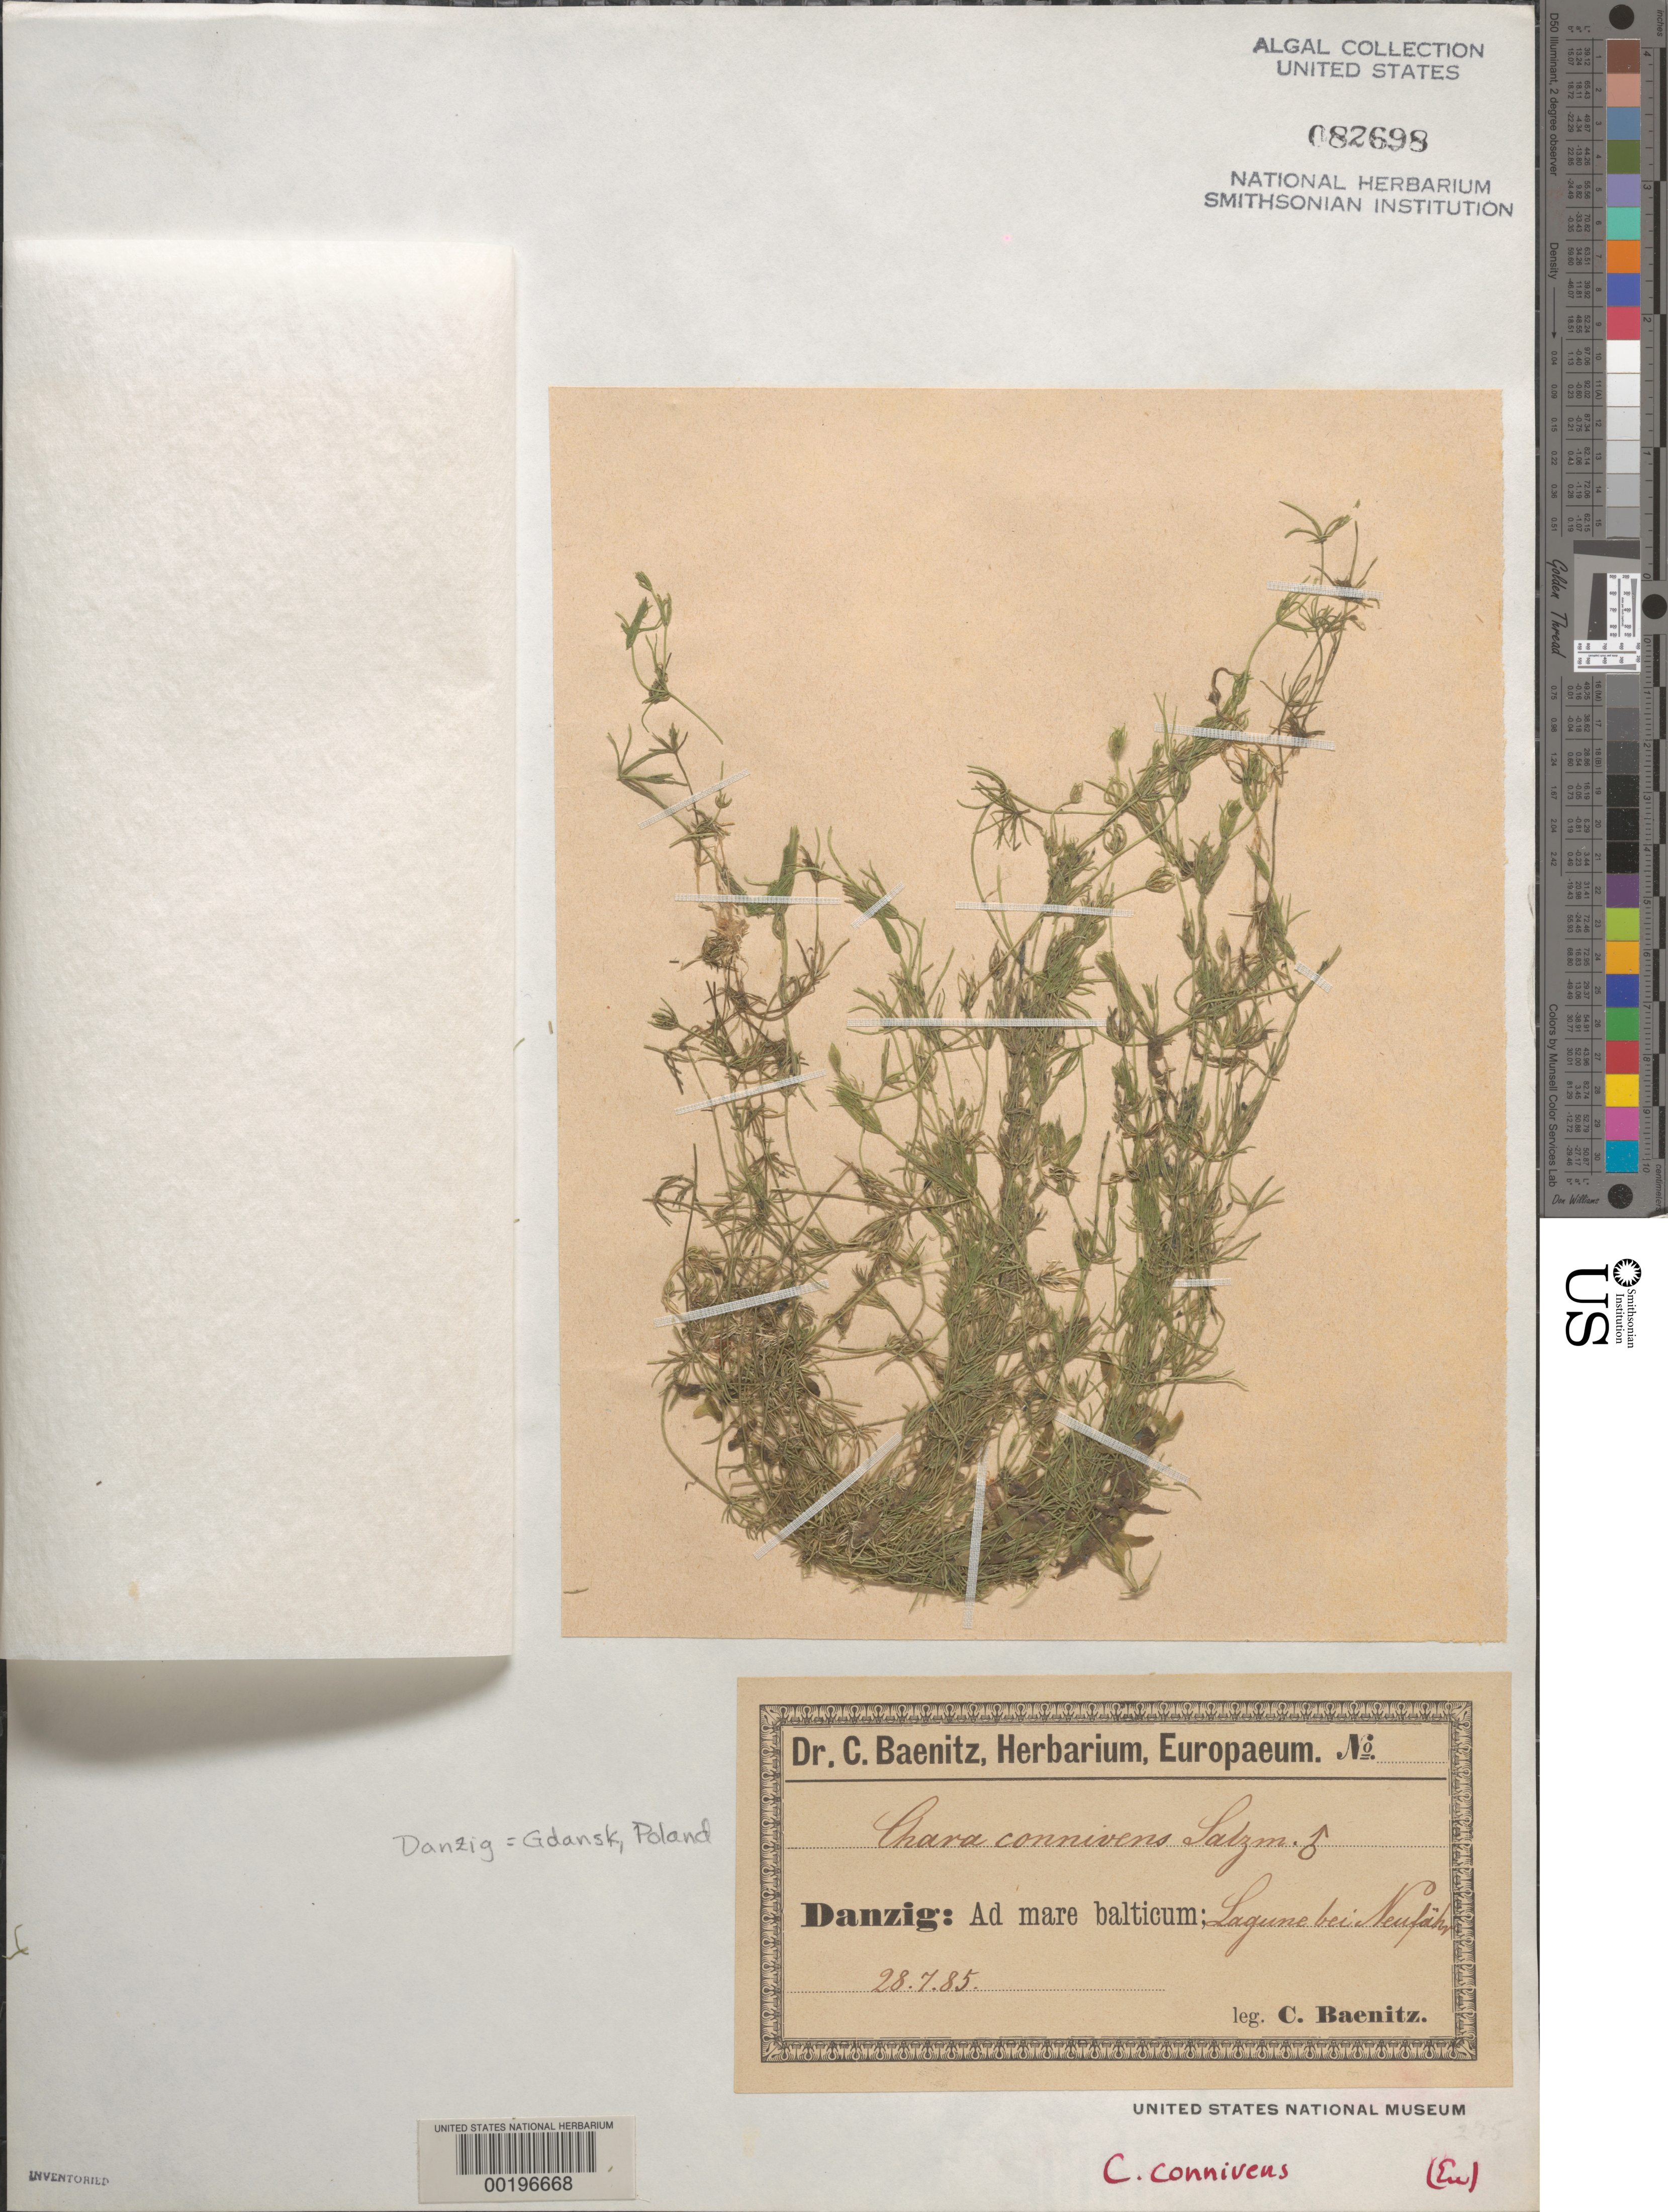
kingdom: Plantae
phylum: Charophyta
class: Charophyceae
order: Charales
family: Characeae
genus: Chara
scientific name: Chara connivens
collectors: C. G. Baenitz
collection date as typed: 28 Jul 1885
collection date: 1885-07-28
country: Poland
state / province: Pomorskie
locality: Gdansk (danzig), near nowy port (neufahr)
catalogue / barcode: US 82698